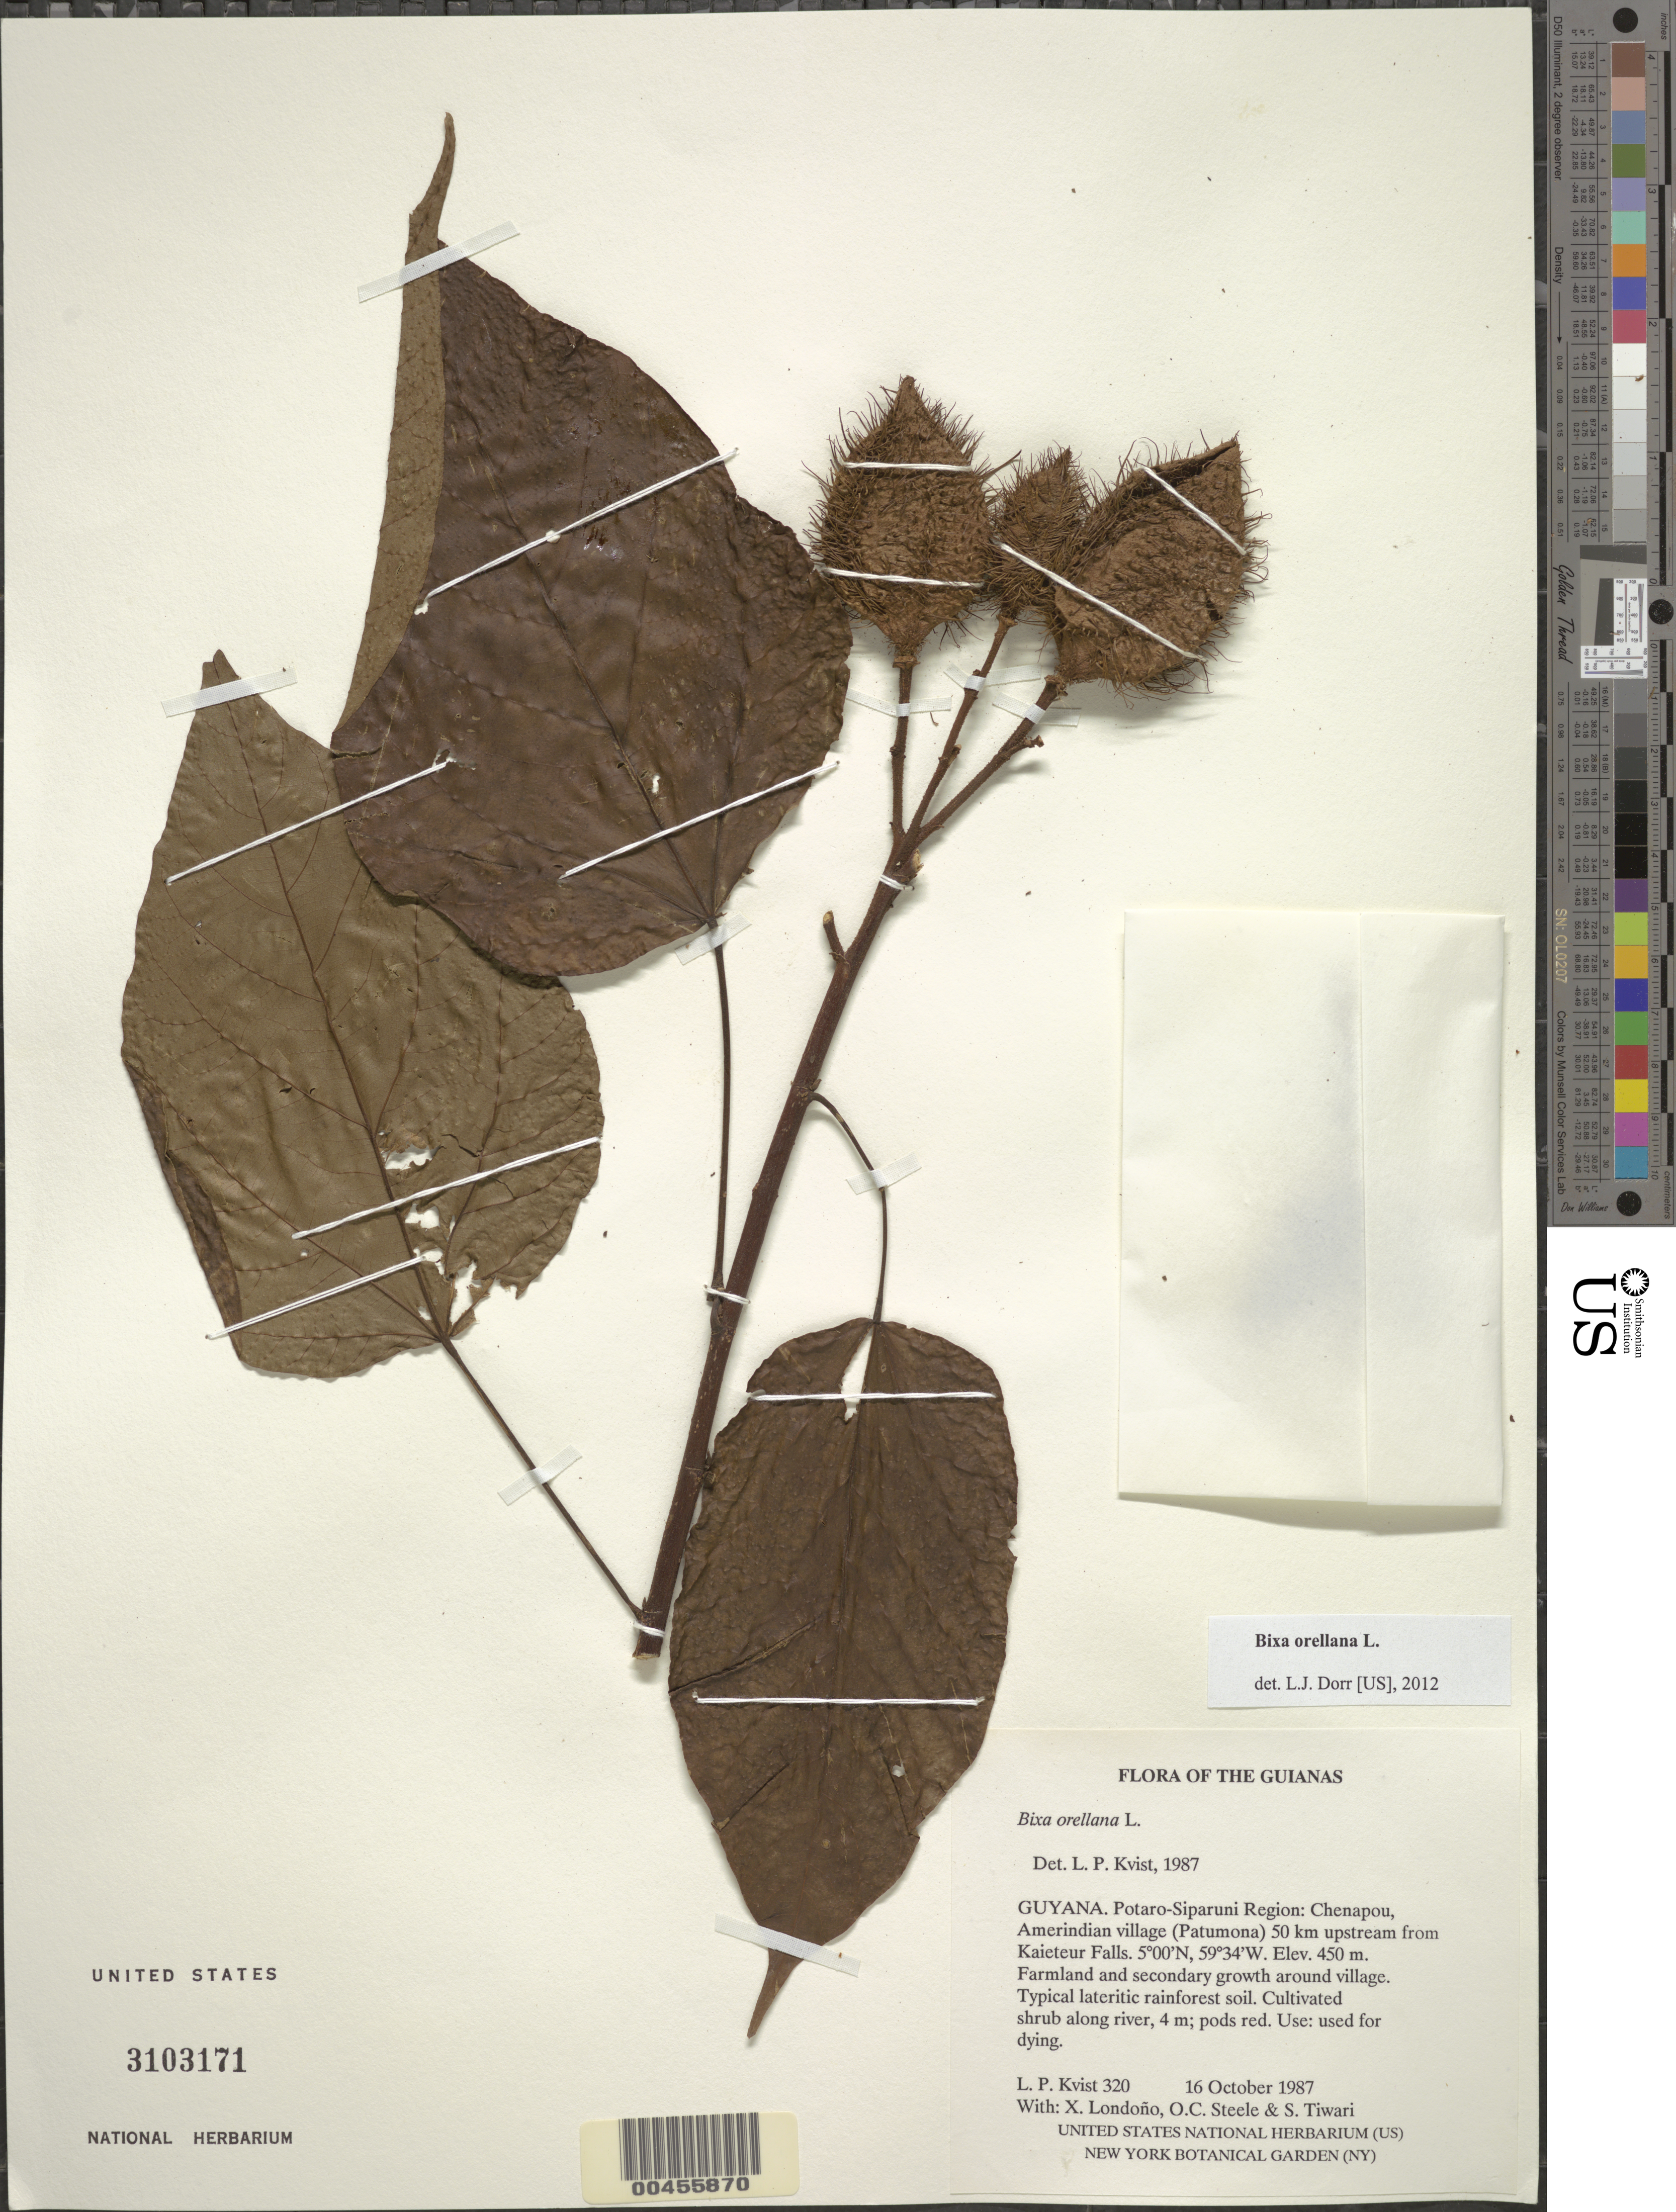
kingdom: Plantae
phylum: Tracheophyta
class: Magnoliopsida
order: Malvales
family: Bixaceae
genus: Bixa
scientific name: Bixa orellana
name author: L.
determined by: Kvist, L. P., (US), Smithsonian Institution - National Museum of Natural History (UNITED STATES)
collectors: L. P. Kvist, X. Londoño, O. C. Steele & S. Tiwari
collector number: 320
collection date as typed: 16 October 1987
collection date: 1987-10-16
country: Guyana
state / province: Potaro-Siparuni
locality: Chenapou, Amerindian village (Patumona) 50 km upstream from Kaieteur Falls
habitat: Farmland and secondary growth around village. Typical lateritic rainforest soil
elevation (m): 450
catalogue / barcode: US 3103171